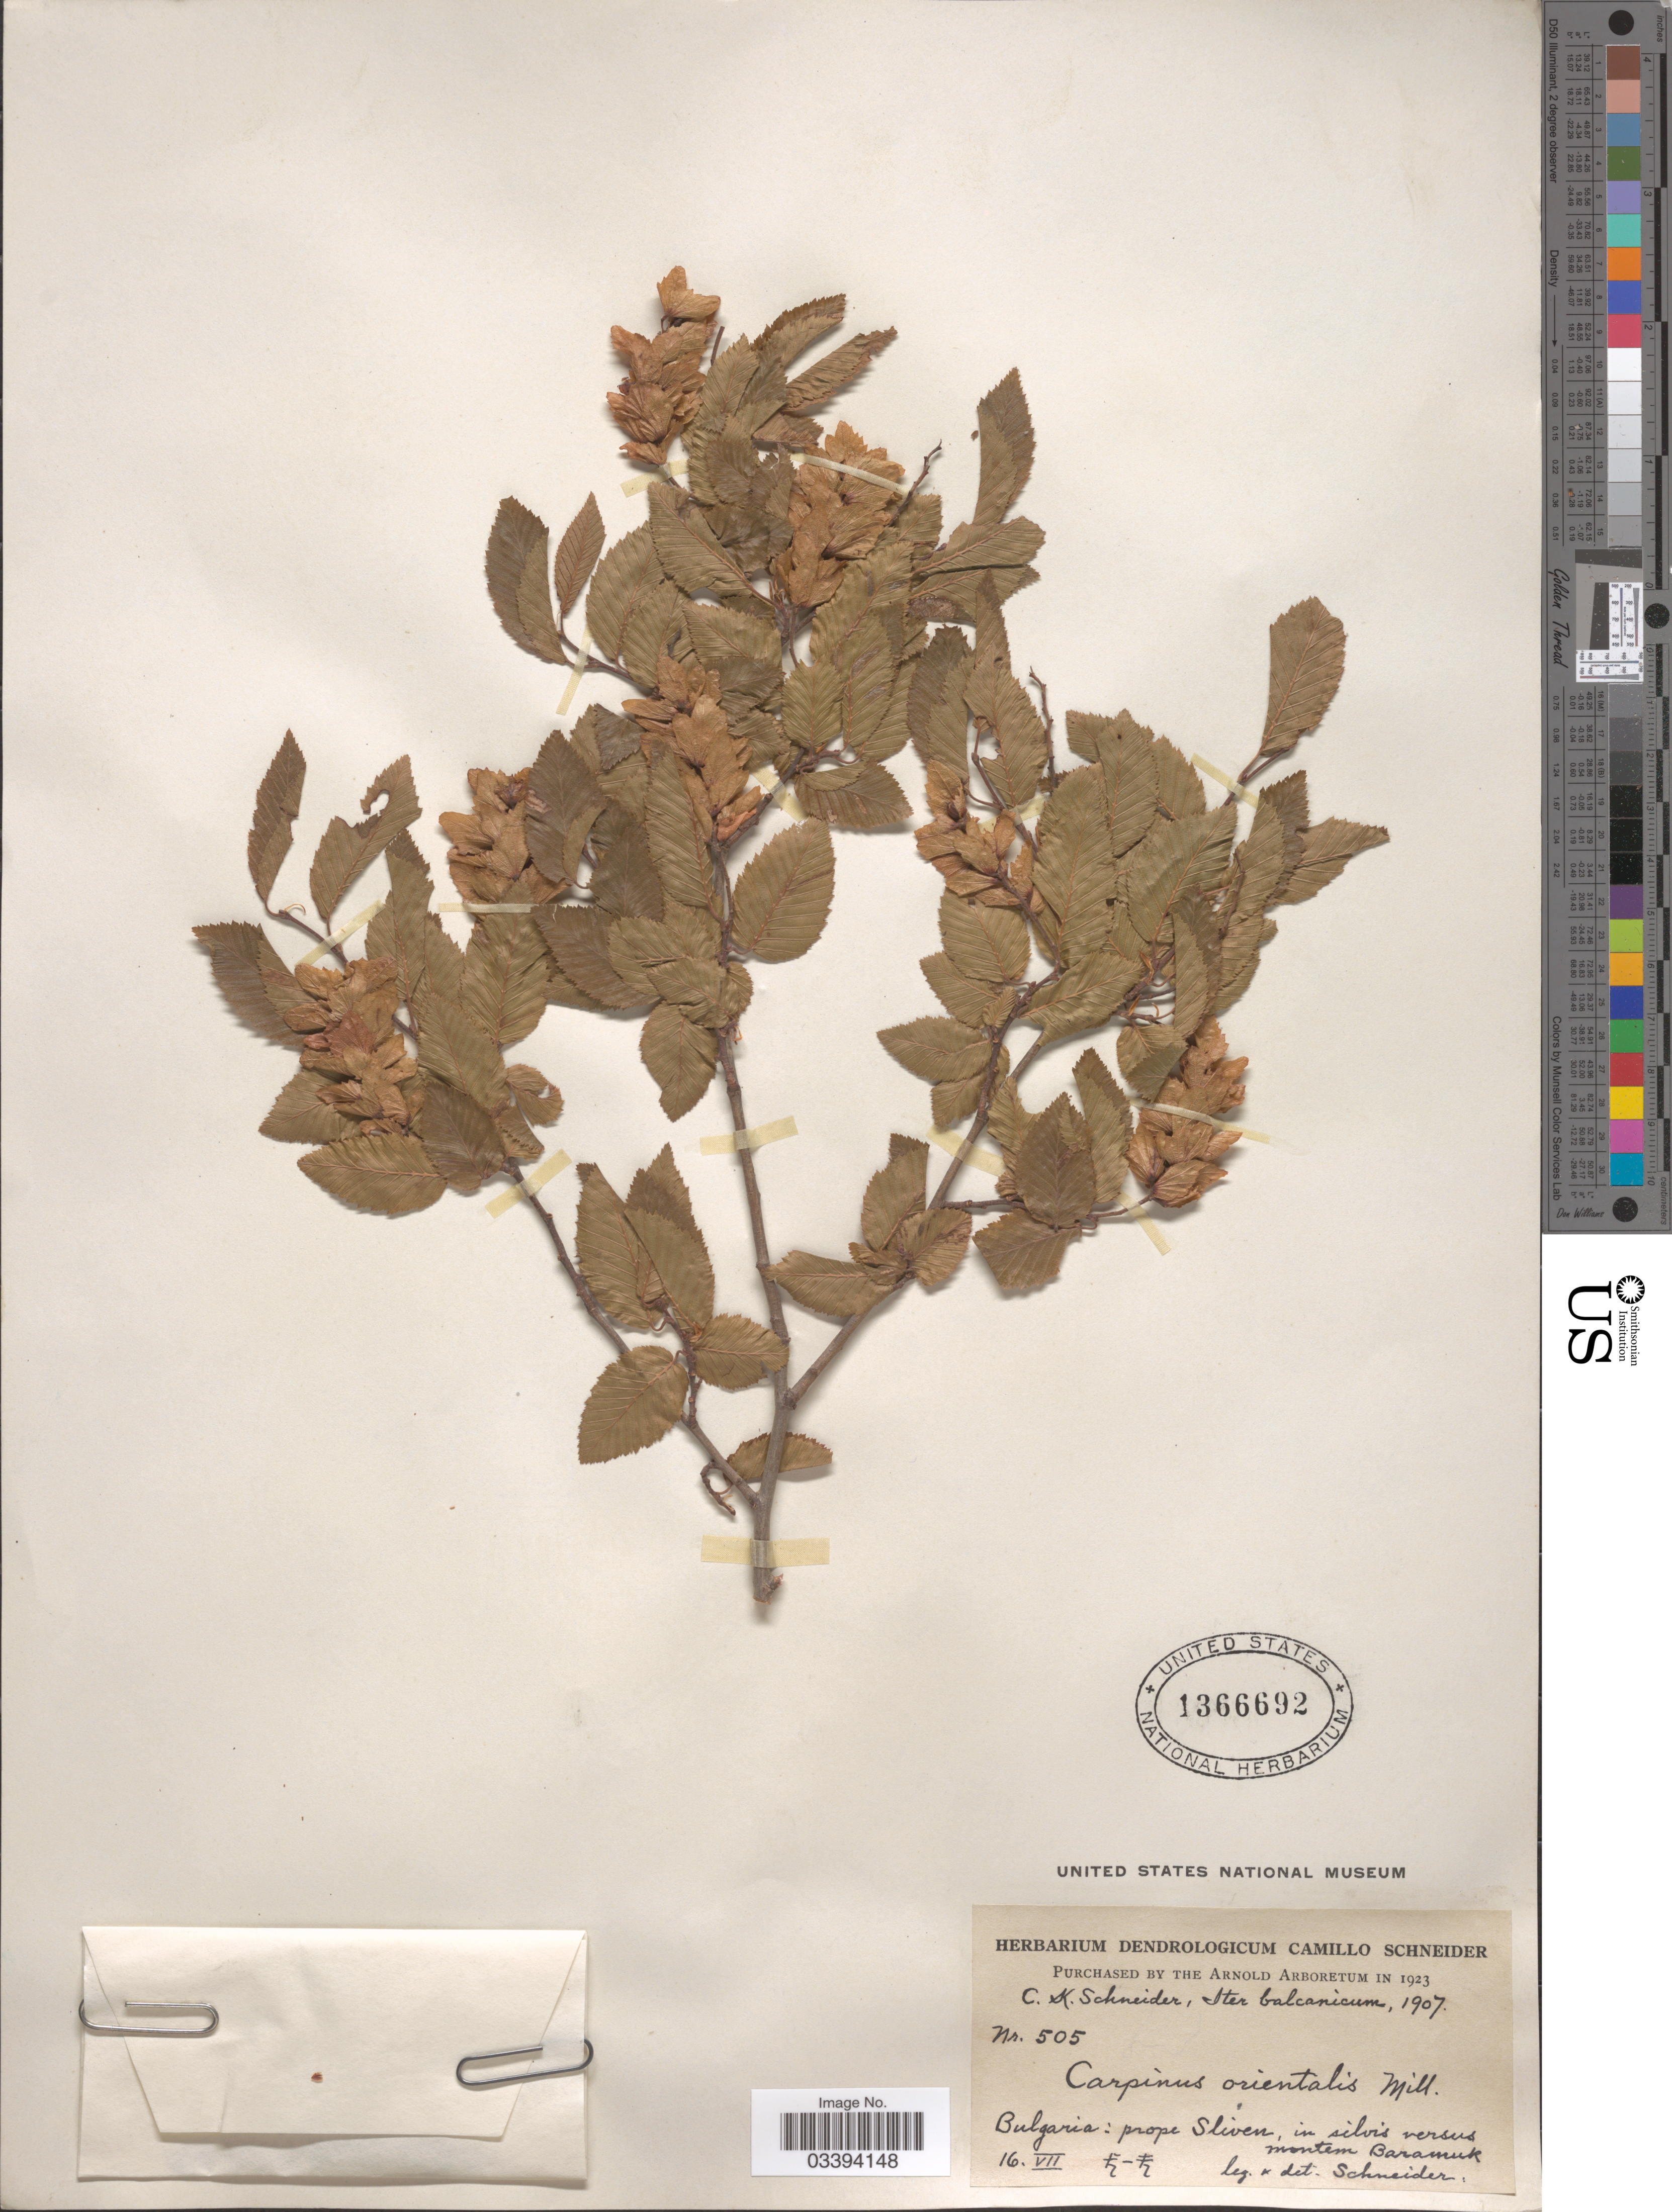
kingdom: Plantae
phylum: Tracheophyta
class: Magnoliopsida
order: Fagales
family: Betulaceae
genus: Carpinus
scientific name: Carpinus orientalis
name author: Mill.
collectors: C. K. Schneider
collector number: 505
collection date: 1907-07-16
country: Bulgaria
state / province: Sliven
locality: Prope Sliven, in silvis versus montem Baramuk.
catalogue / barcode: US 1366692